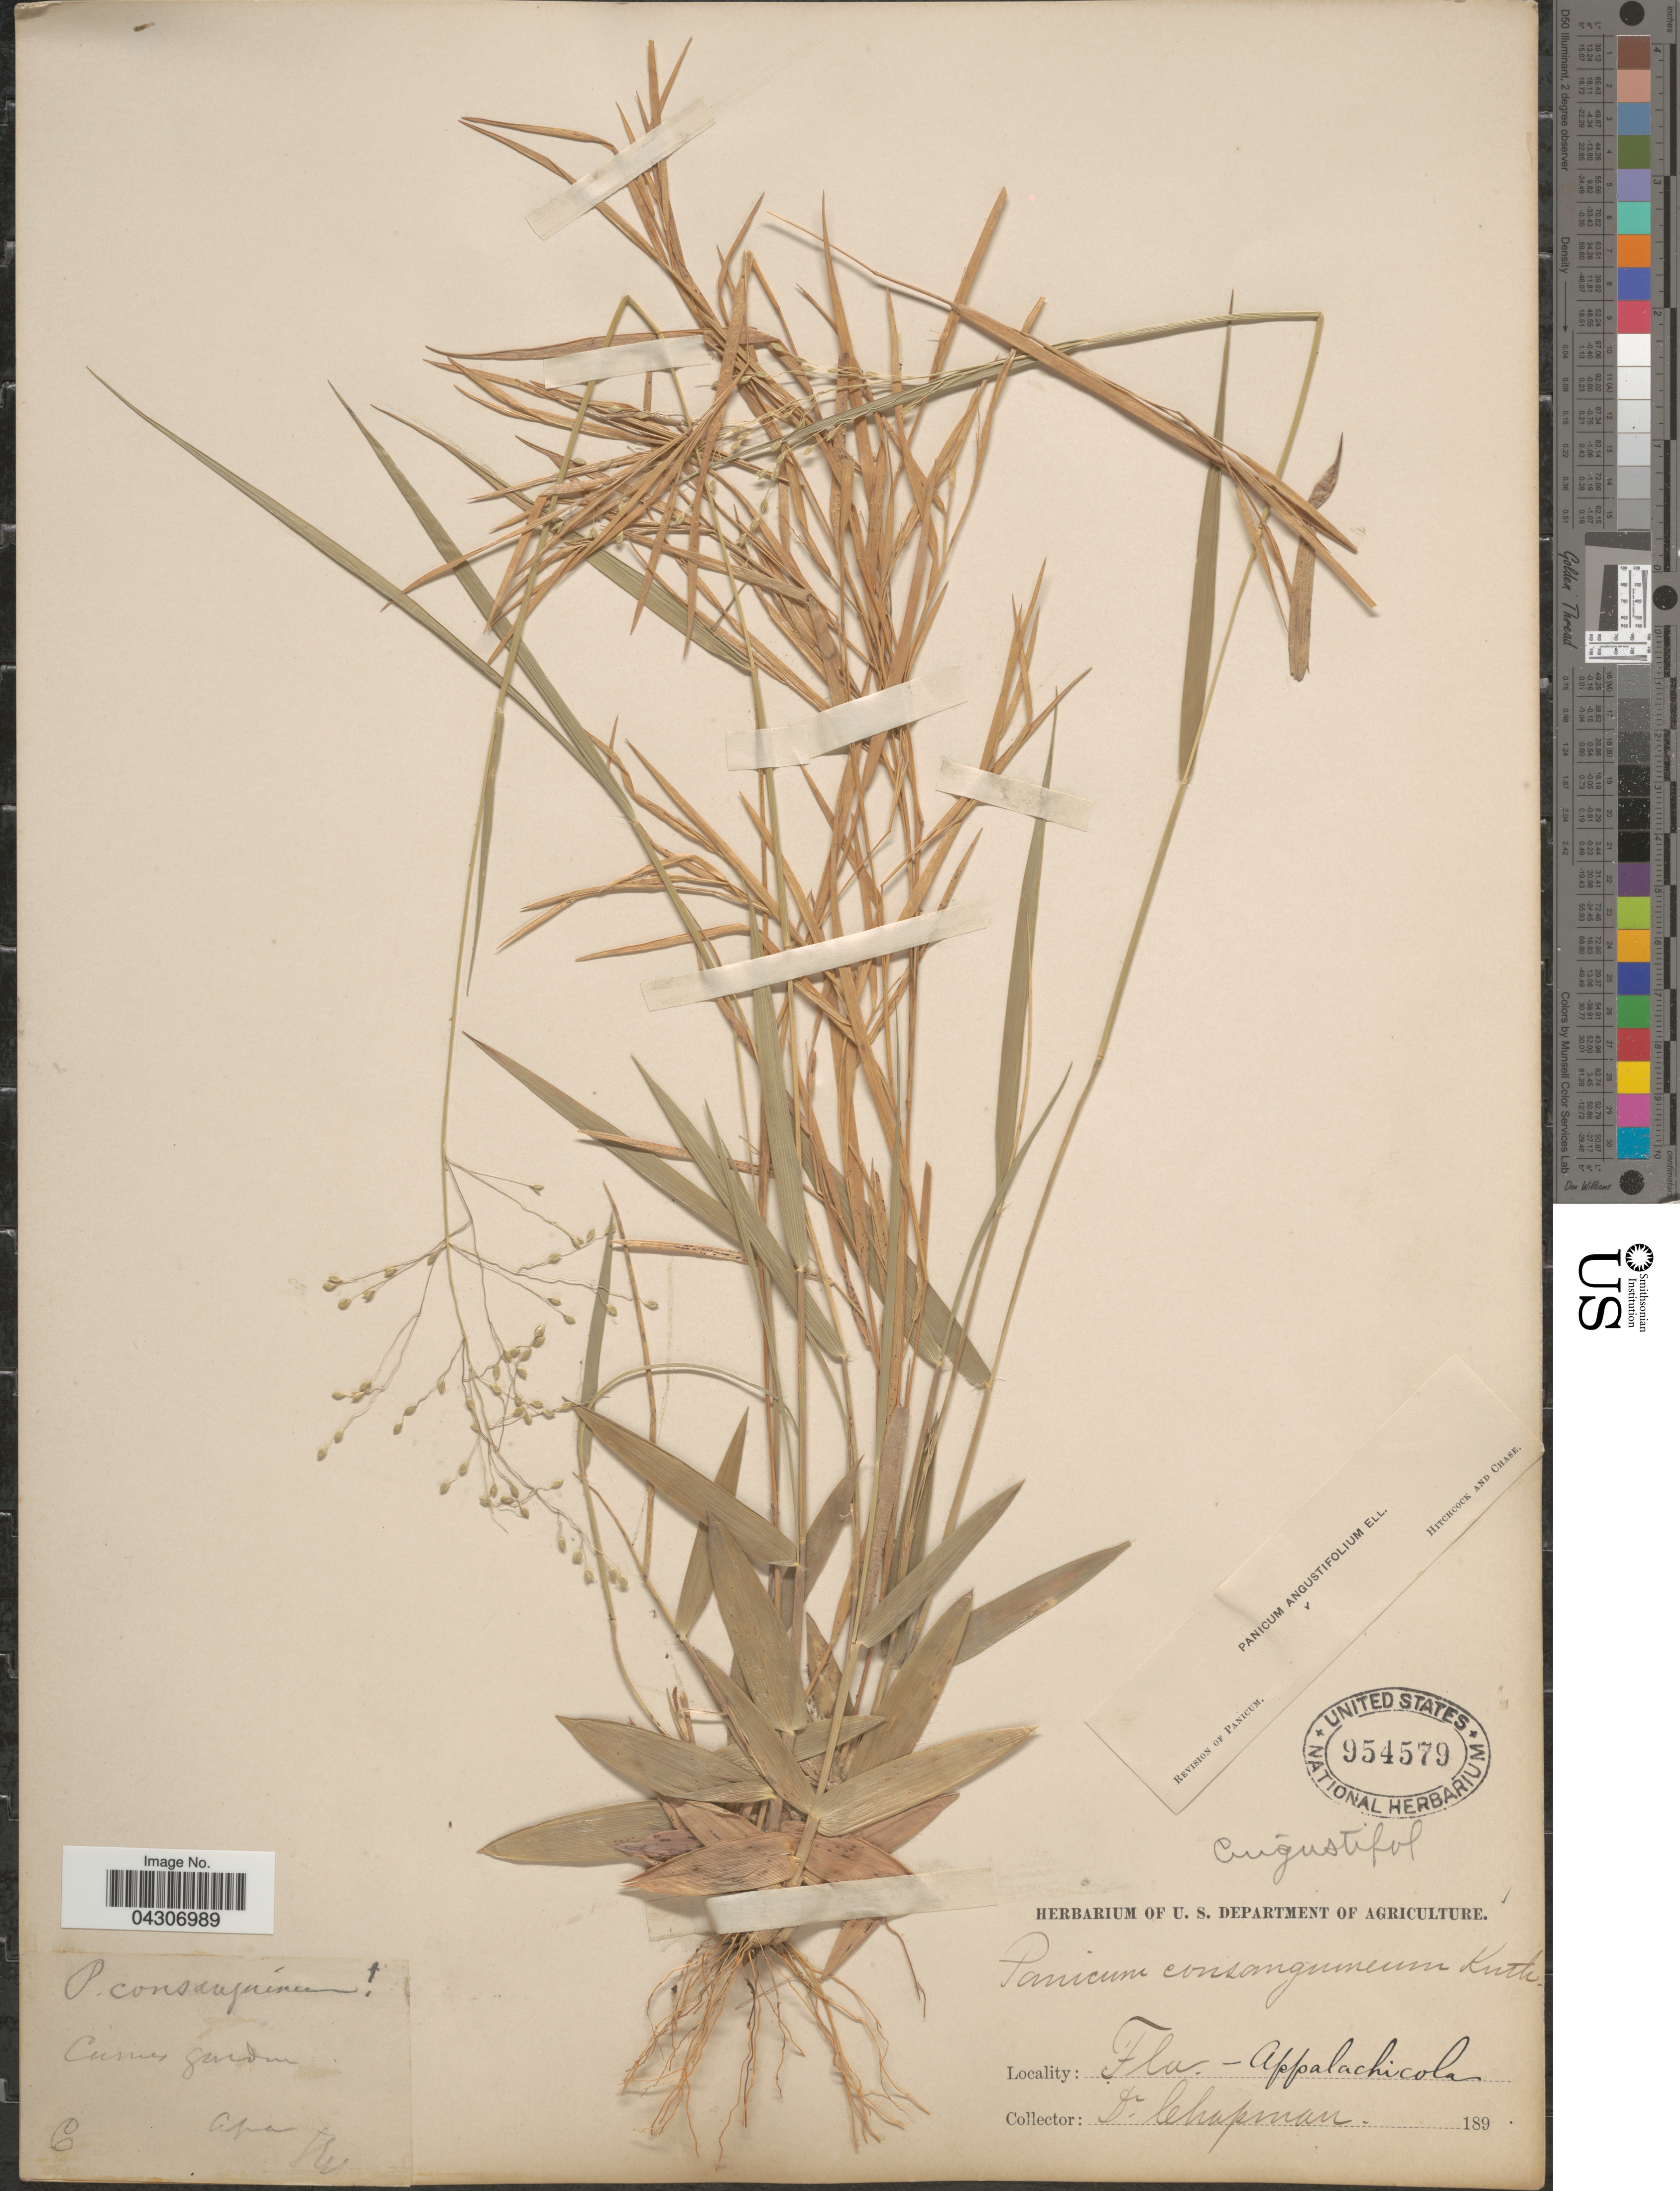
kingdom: Plantae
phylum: Tracheophyta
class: Liliopsida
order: Poales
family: Poaceae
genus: Dichanthelium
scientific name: Dichanthelium aciculare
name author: (Desv. ex Poir.) Gould & C.A. Clark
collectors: Chapman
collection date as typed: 189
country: United States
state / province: Florida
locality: Appalachicola.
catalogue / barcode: US 954579